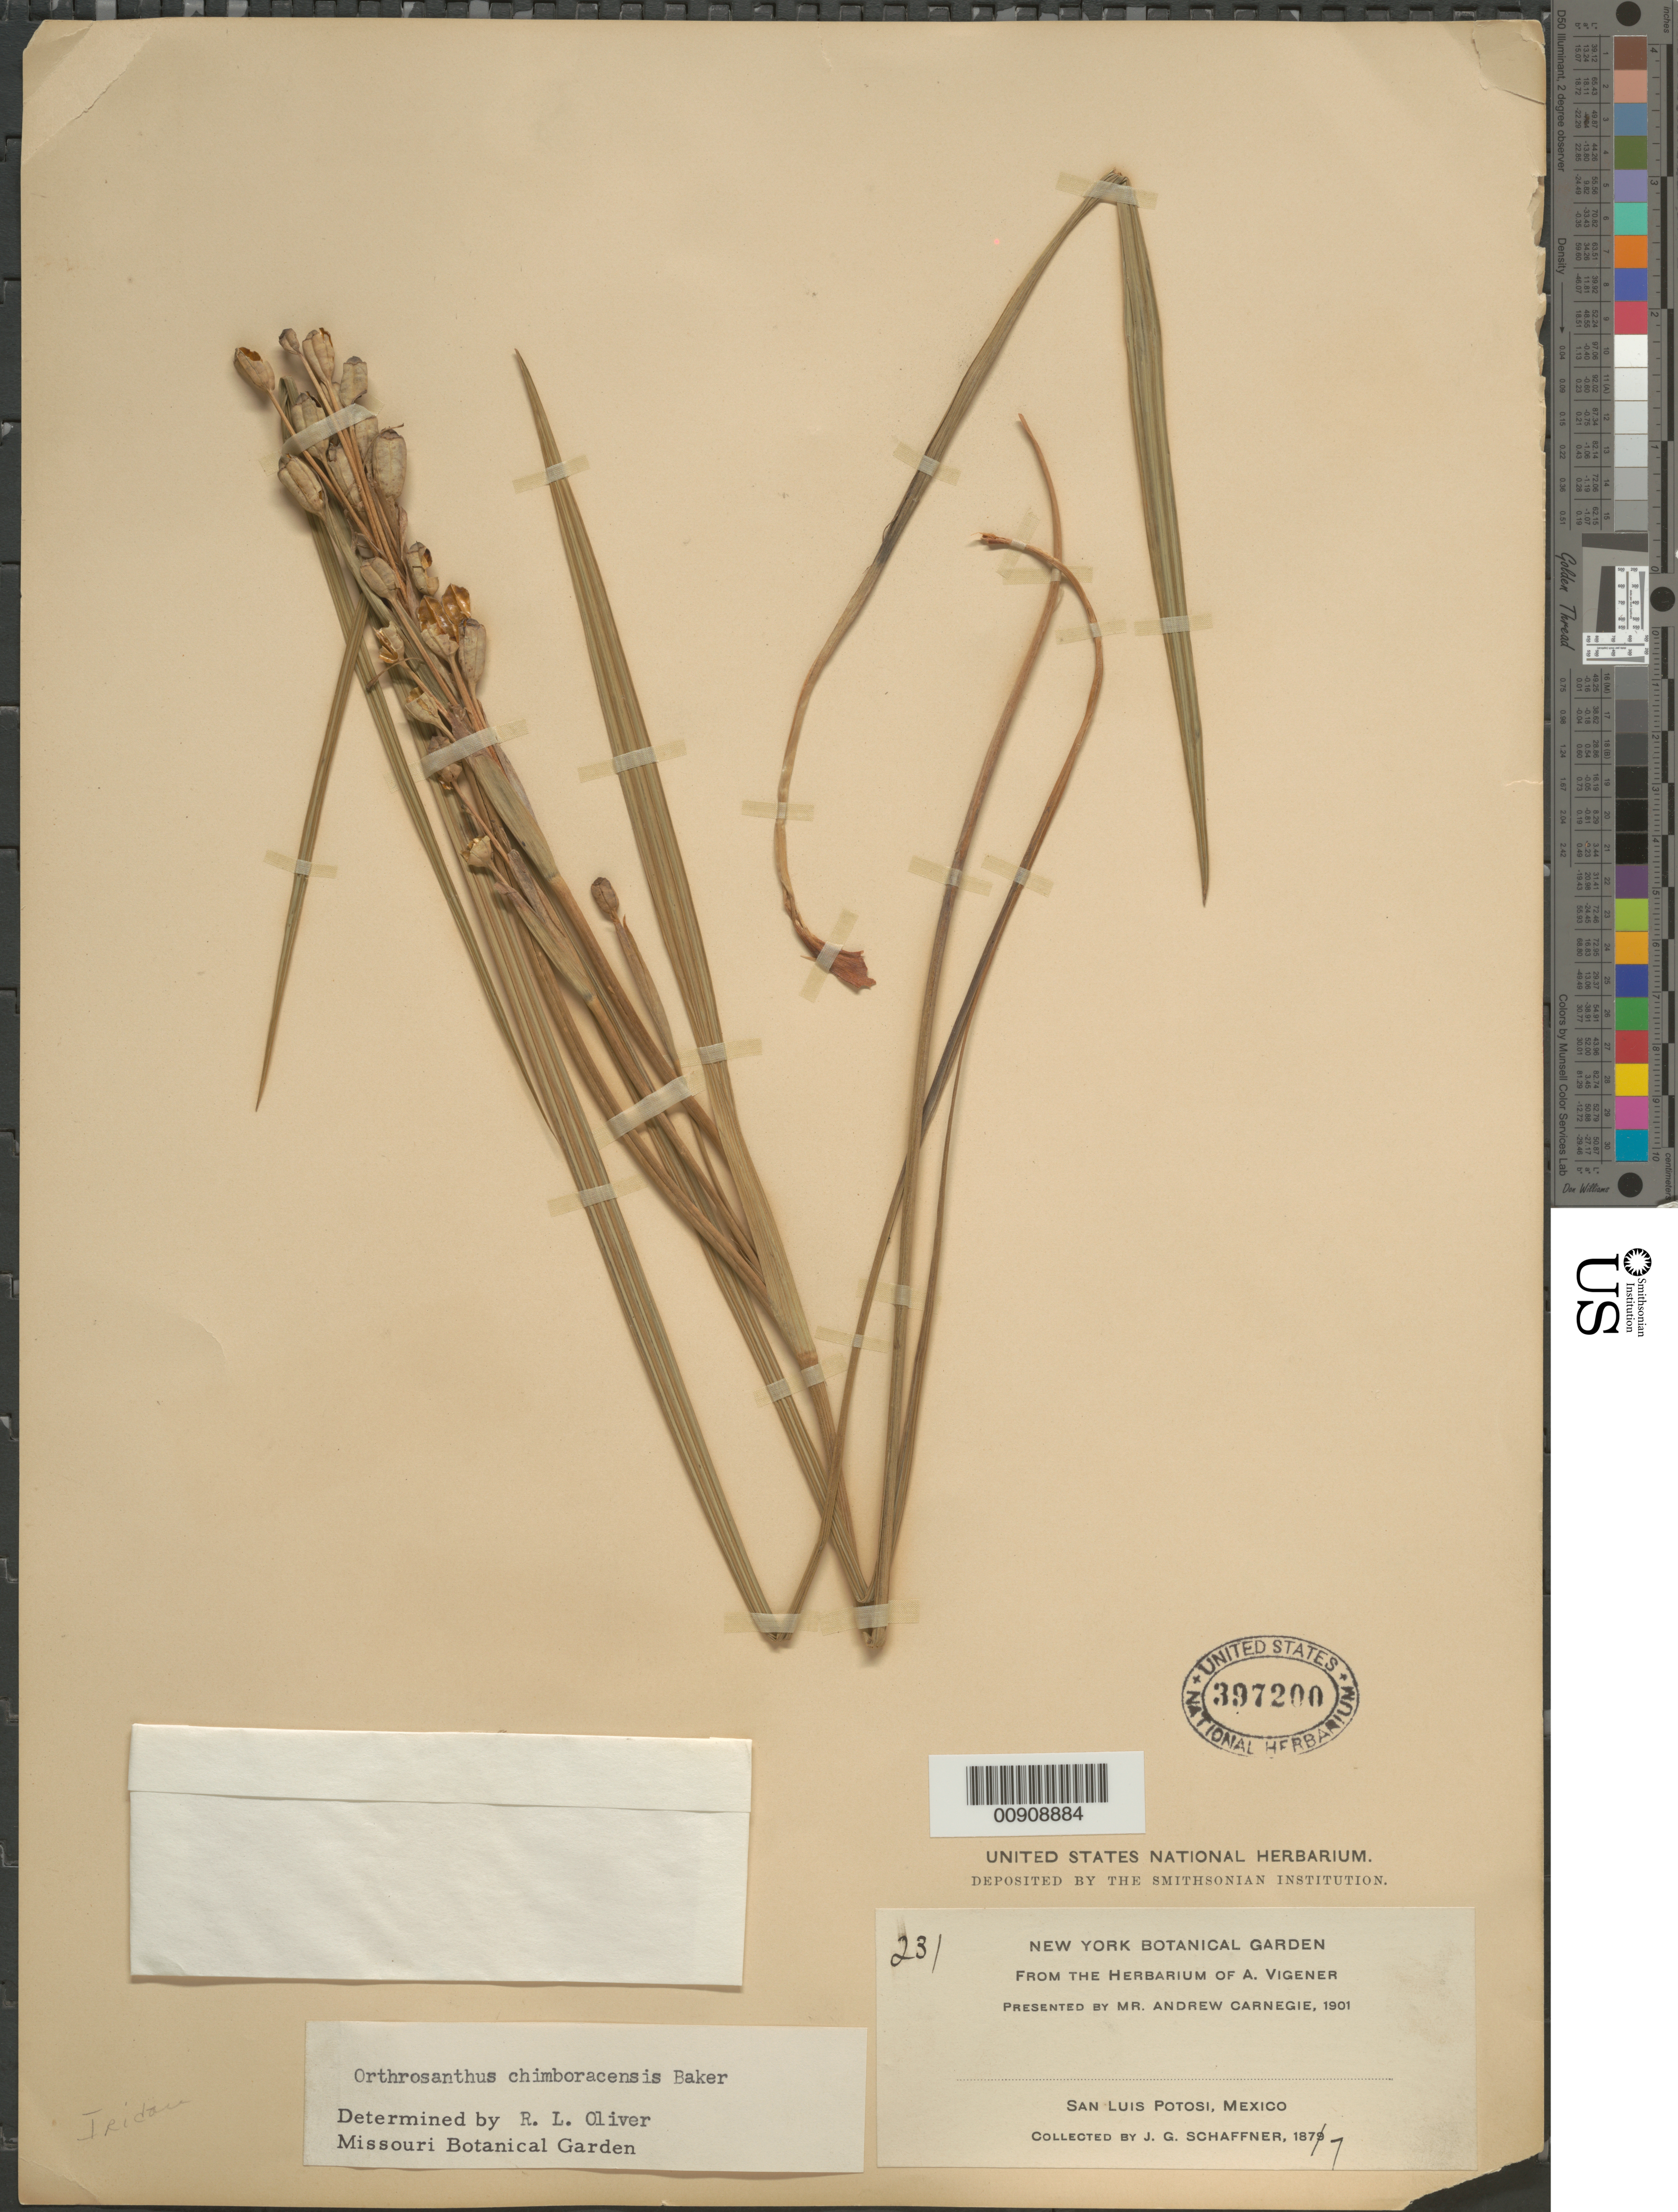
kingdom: Plantae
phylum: Tracheophyta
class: Liliopsida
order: Asparagales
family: Iridaceae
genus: Orthrosanthus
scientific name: Orthrosanthus chimboracensis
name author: (Kunth) Baker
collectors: J. G. Schaffner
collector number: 231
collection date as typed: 1877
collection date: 1877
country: Mexico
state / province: San Luis Potosí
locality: San Luis Potosí.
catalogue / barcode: US 397200